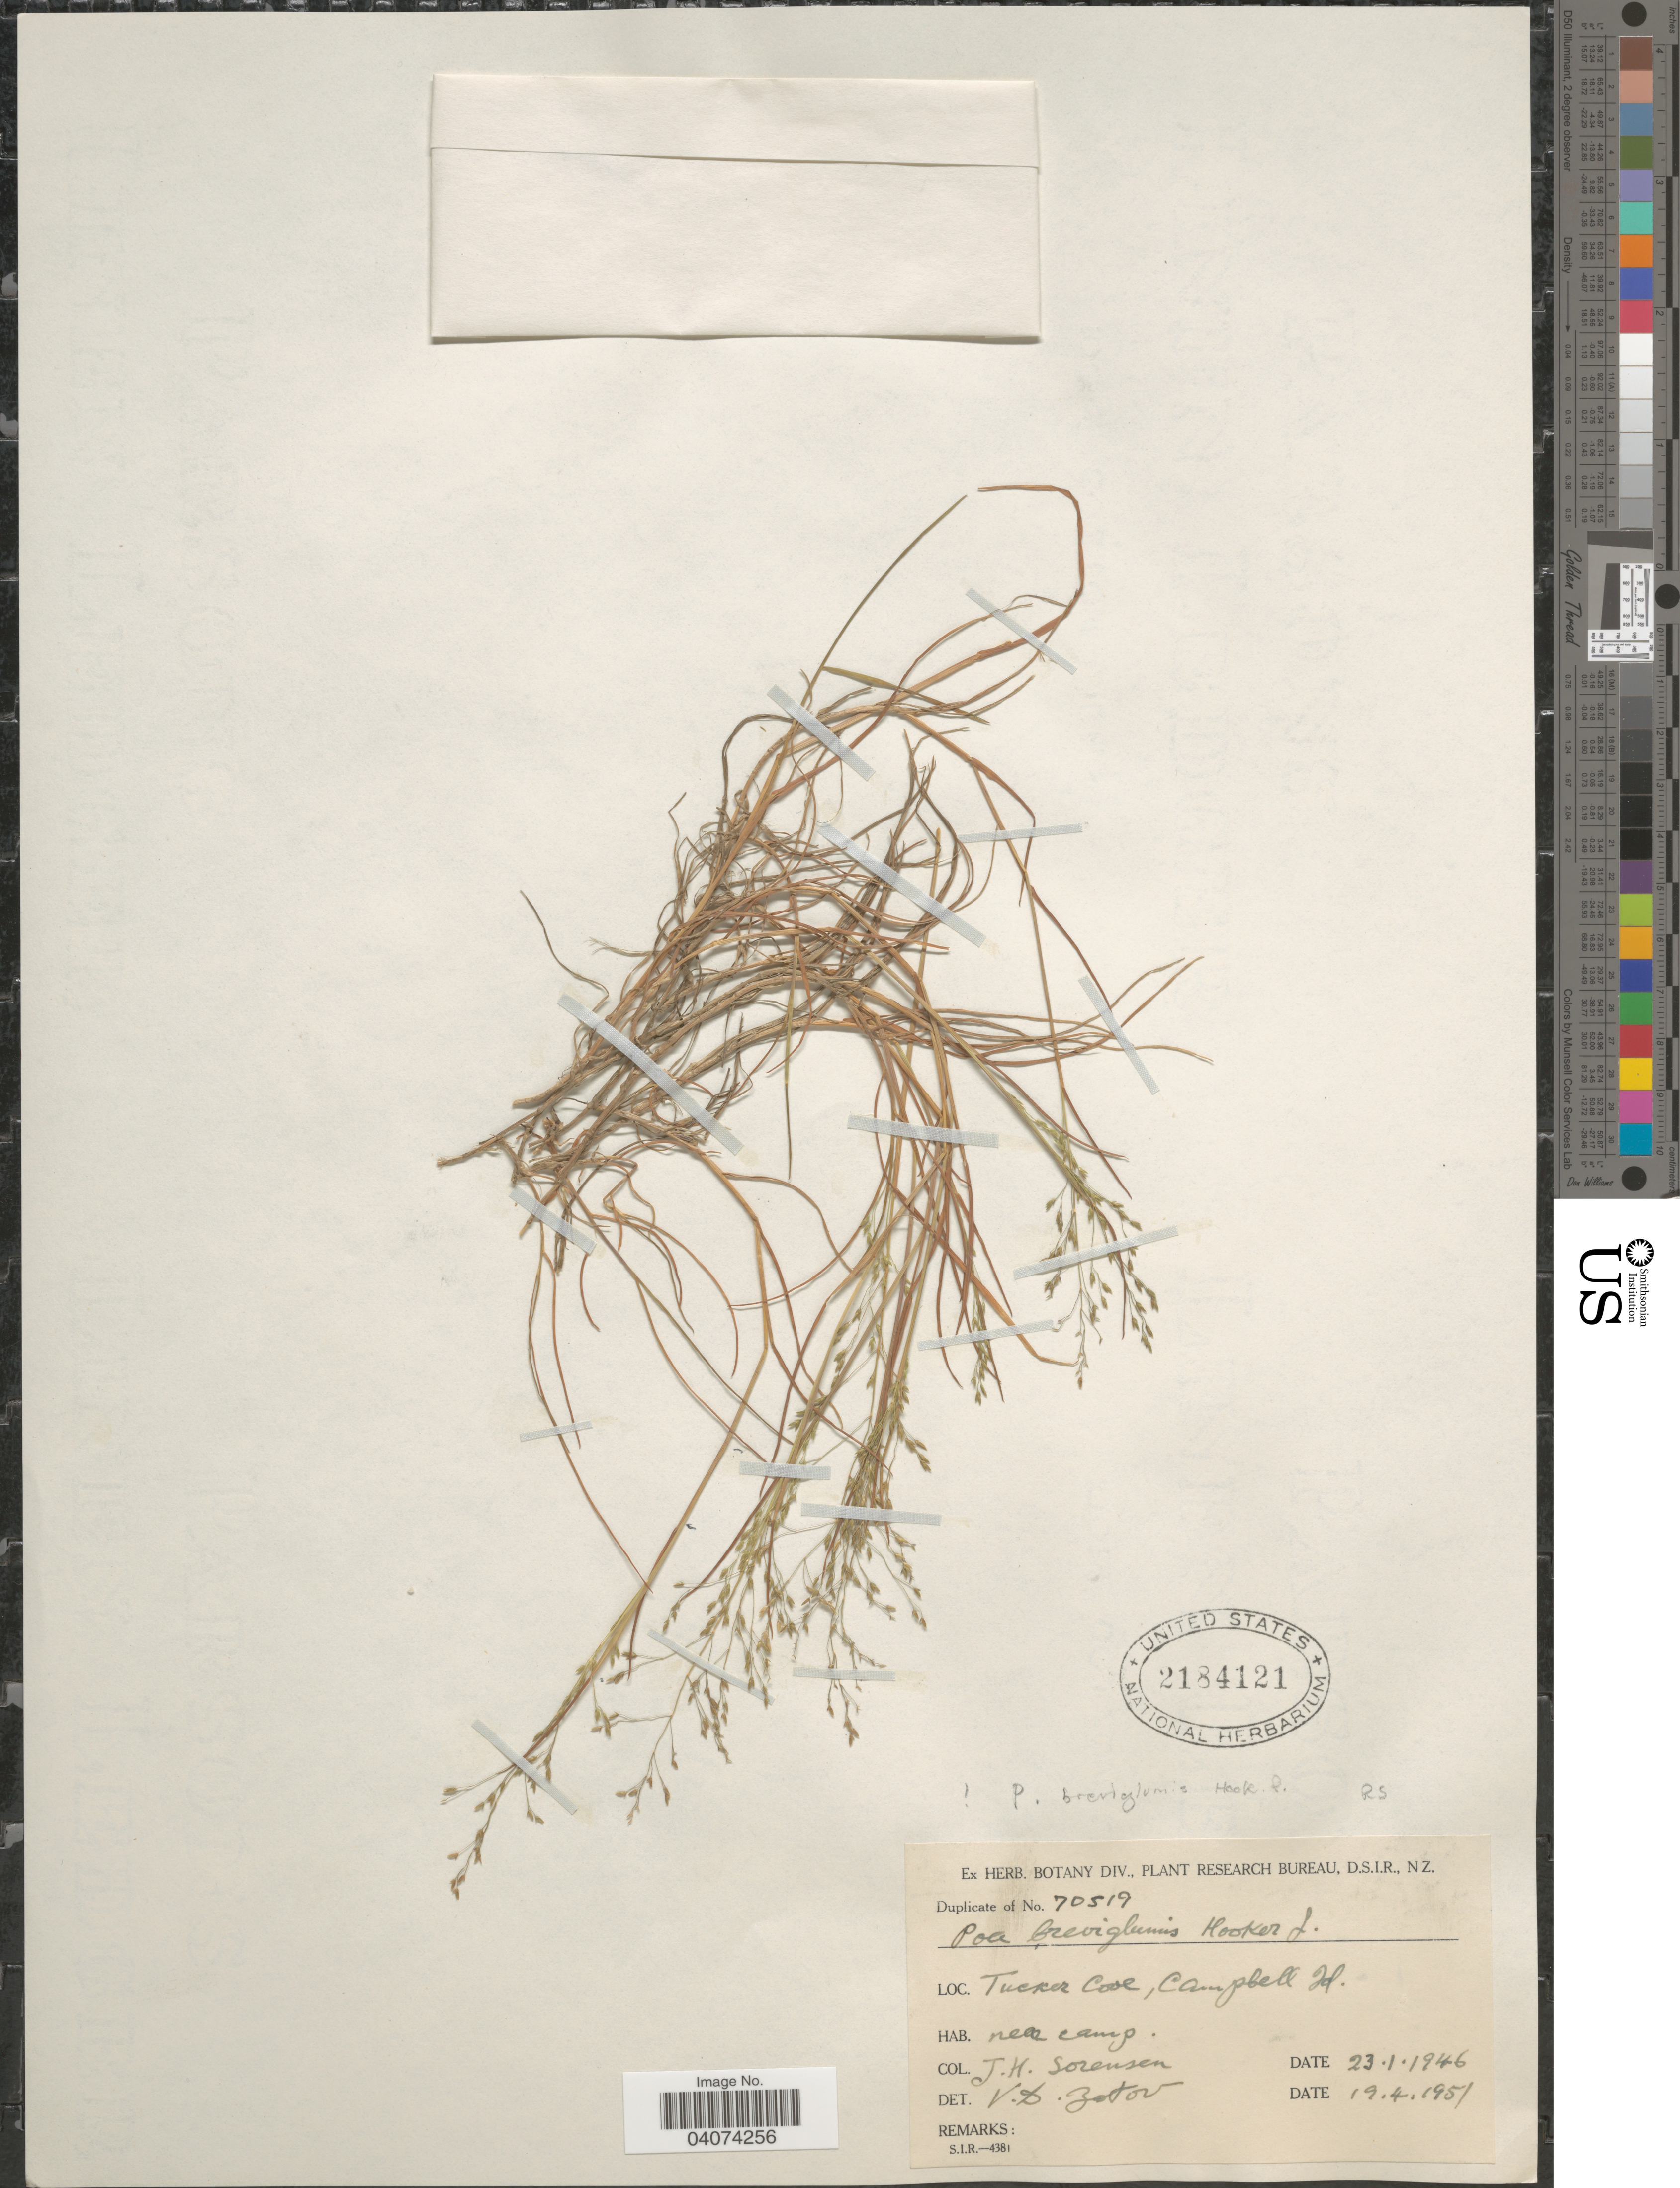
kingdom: Plantae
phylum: Tracheophyta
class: Liliopsida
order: Poales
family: Poaceae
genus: Poa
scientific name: Poa breviglumis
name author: Hook. f.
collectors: J. Sorensen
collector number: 70519?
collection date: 1946-01-23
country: New Zealand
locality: Tucker Cove, Campbell Id.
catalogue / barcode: US 2184121